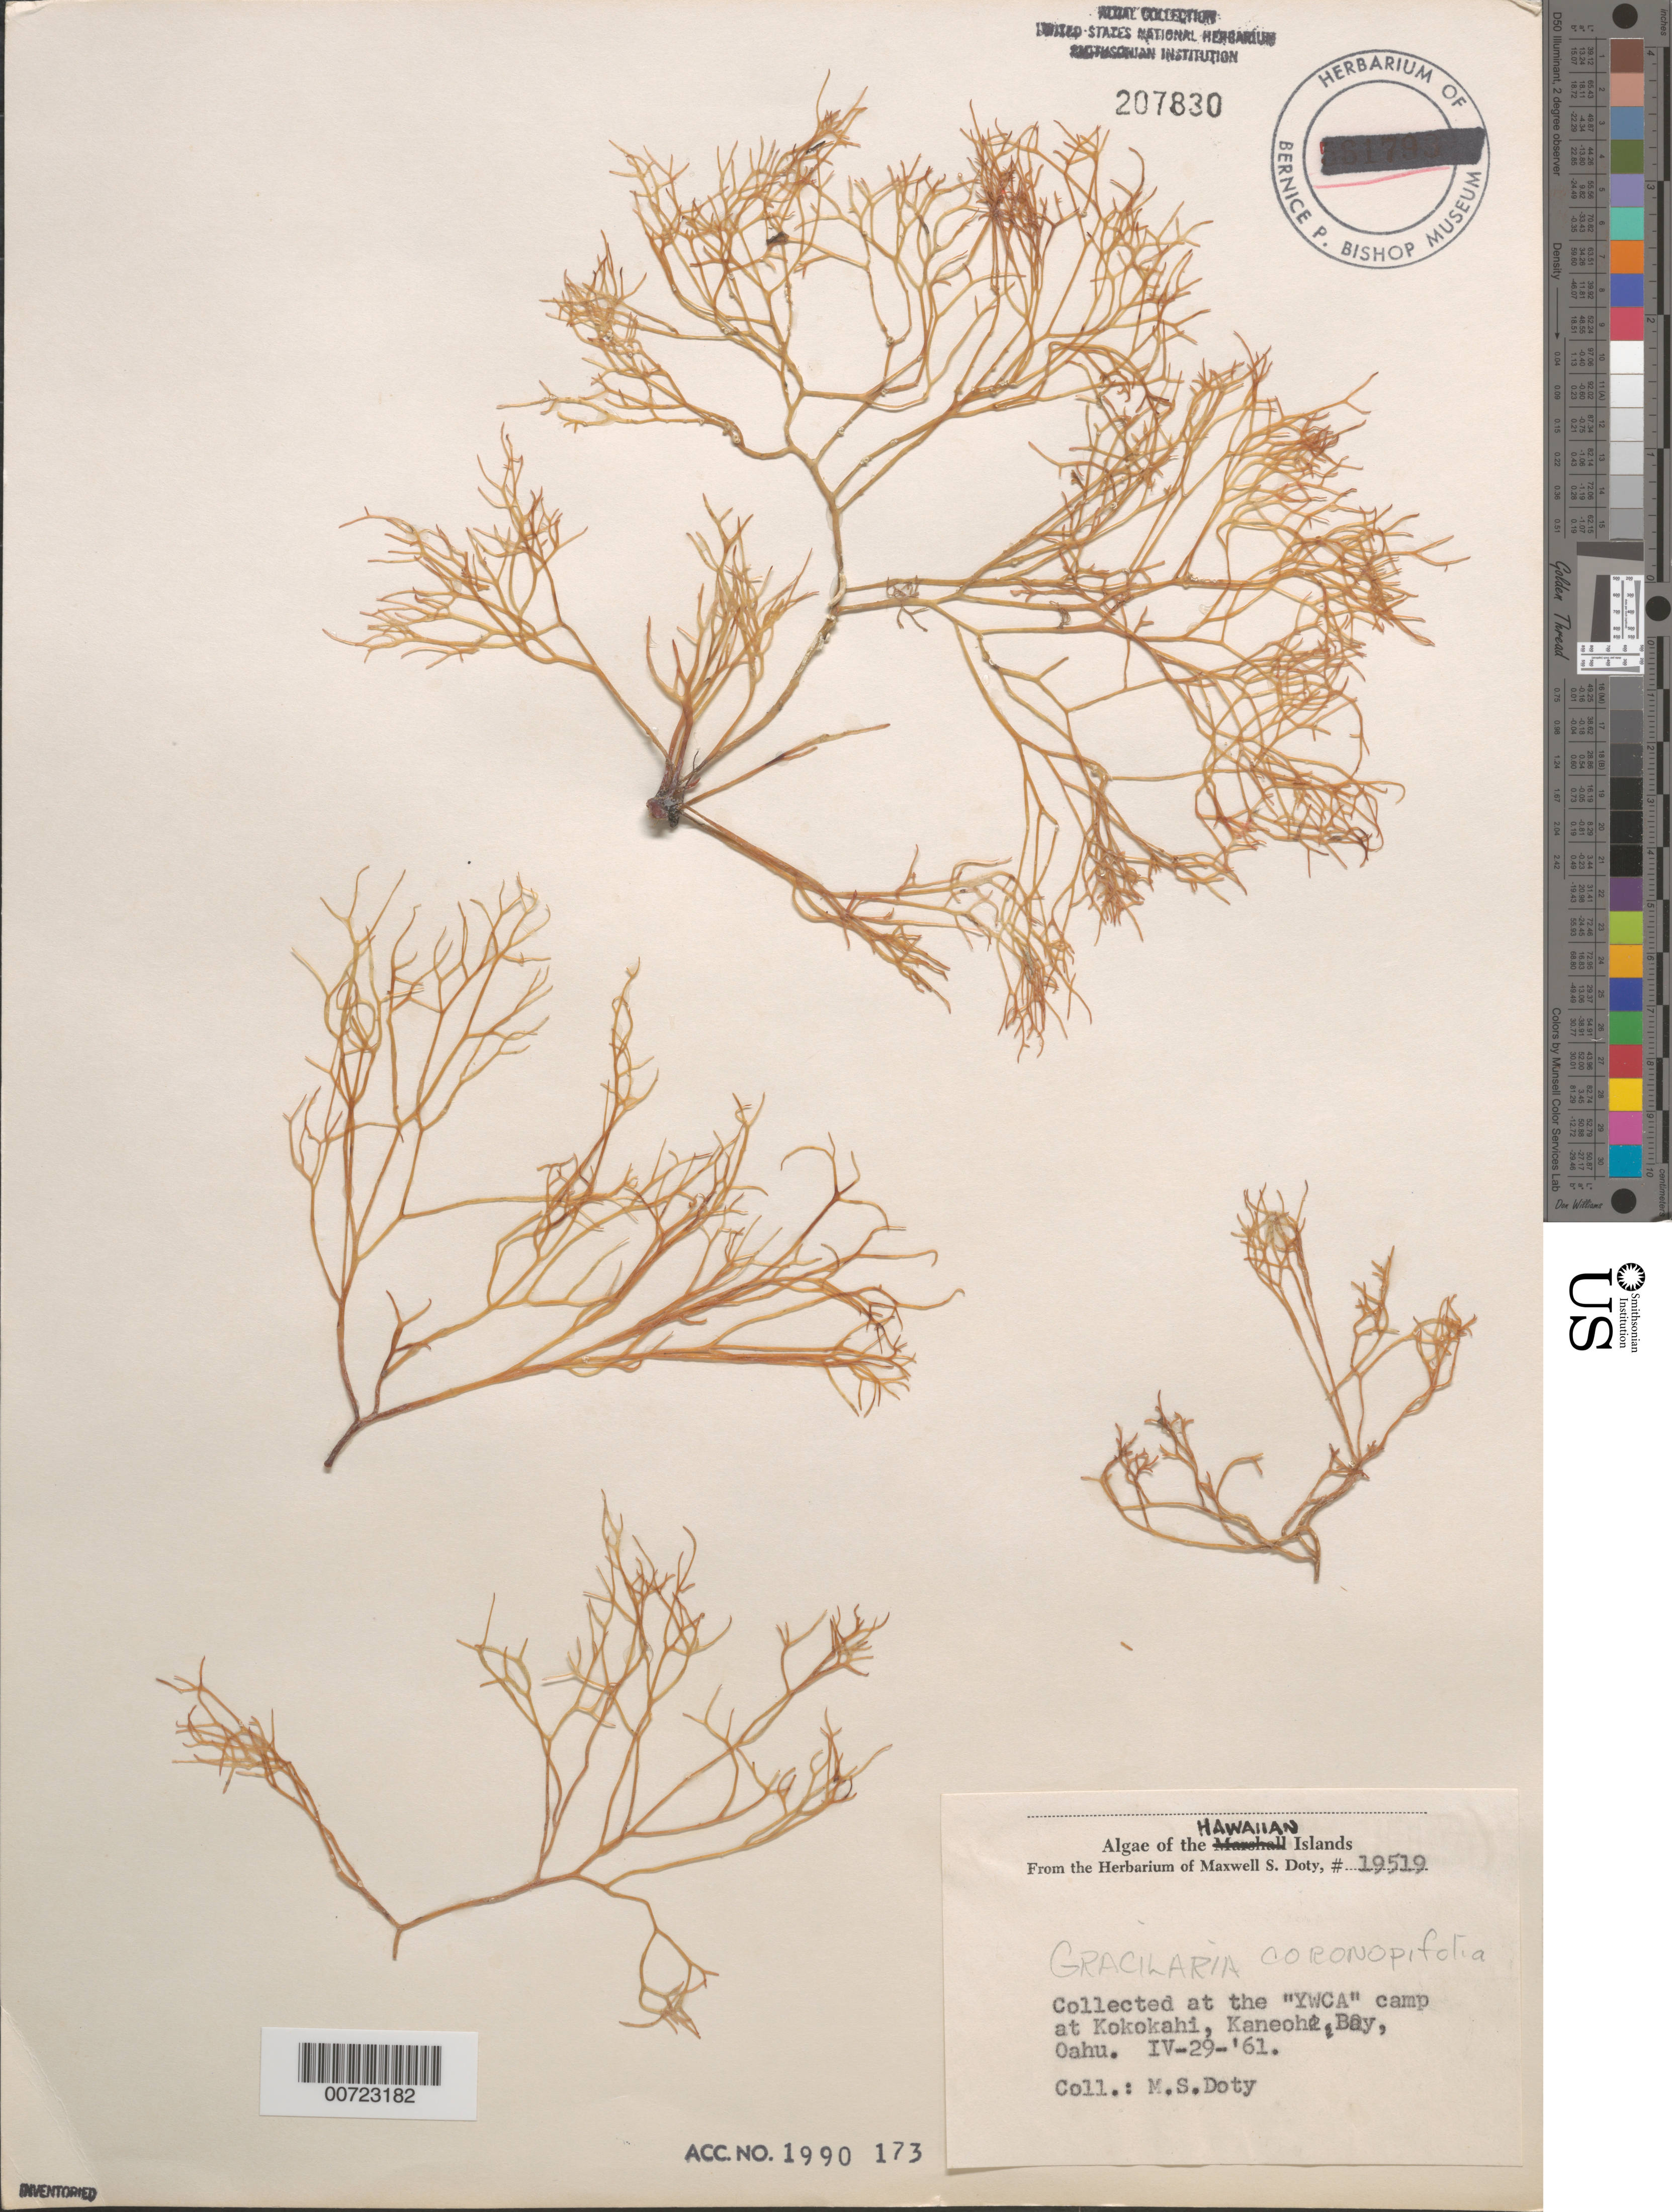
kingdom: Plantae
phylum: Rhodophyta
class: Florideophyceae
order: Gracilariales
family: Gracilariaceae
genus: Gracilaria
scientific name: Gracilaria coronopifolia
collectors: M. S. Doty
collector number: MSD 19519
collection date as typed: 29 Apr 1961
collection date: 1961-04-29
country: United States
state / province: Hawaii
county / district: Honolulu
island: Oahu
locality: Kaneohe Bay, Kokokahi, YWCA camp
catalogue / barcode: US 207830